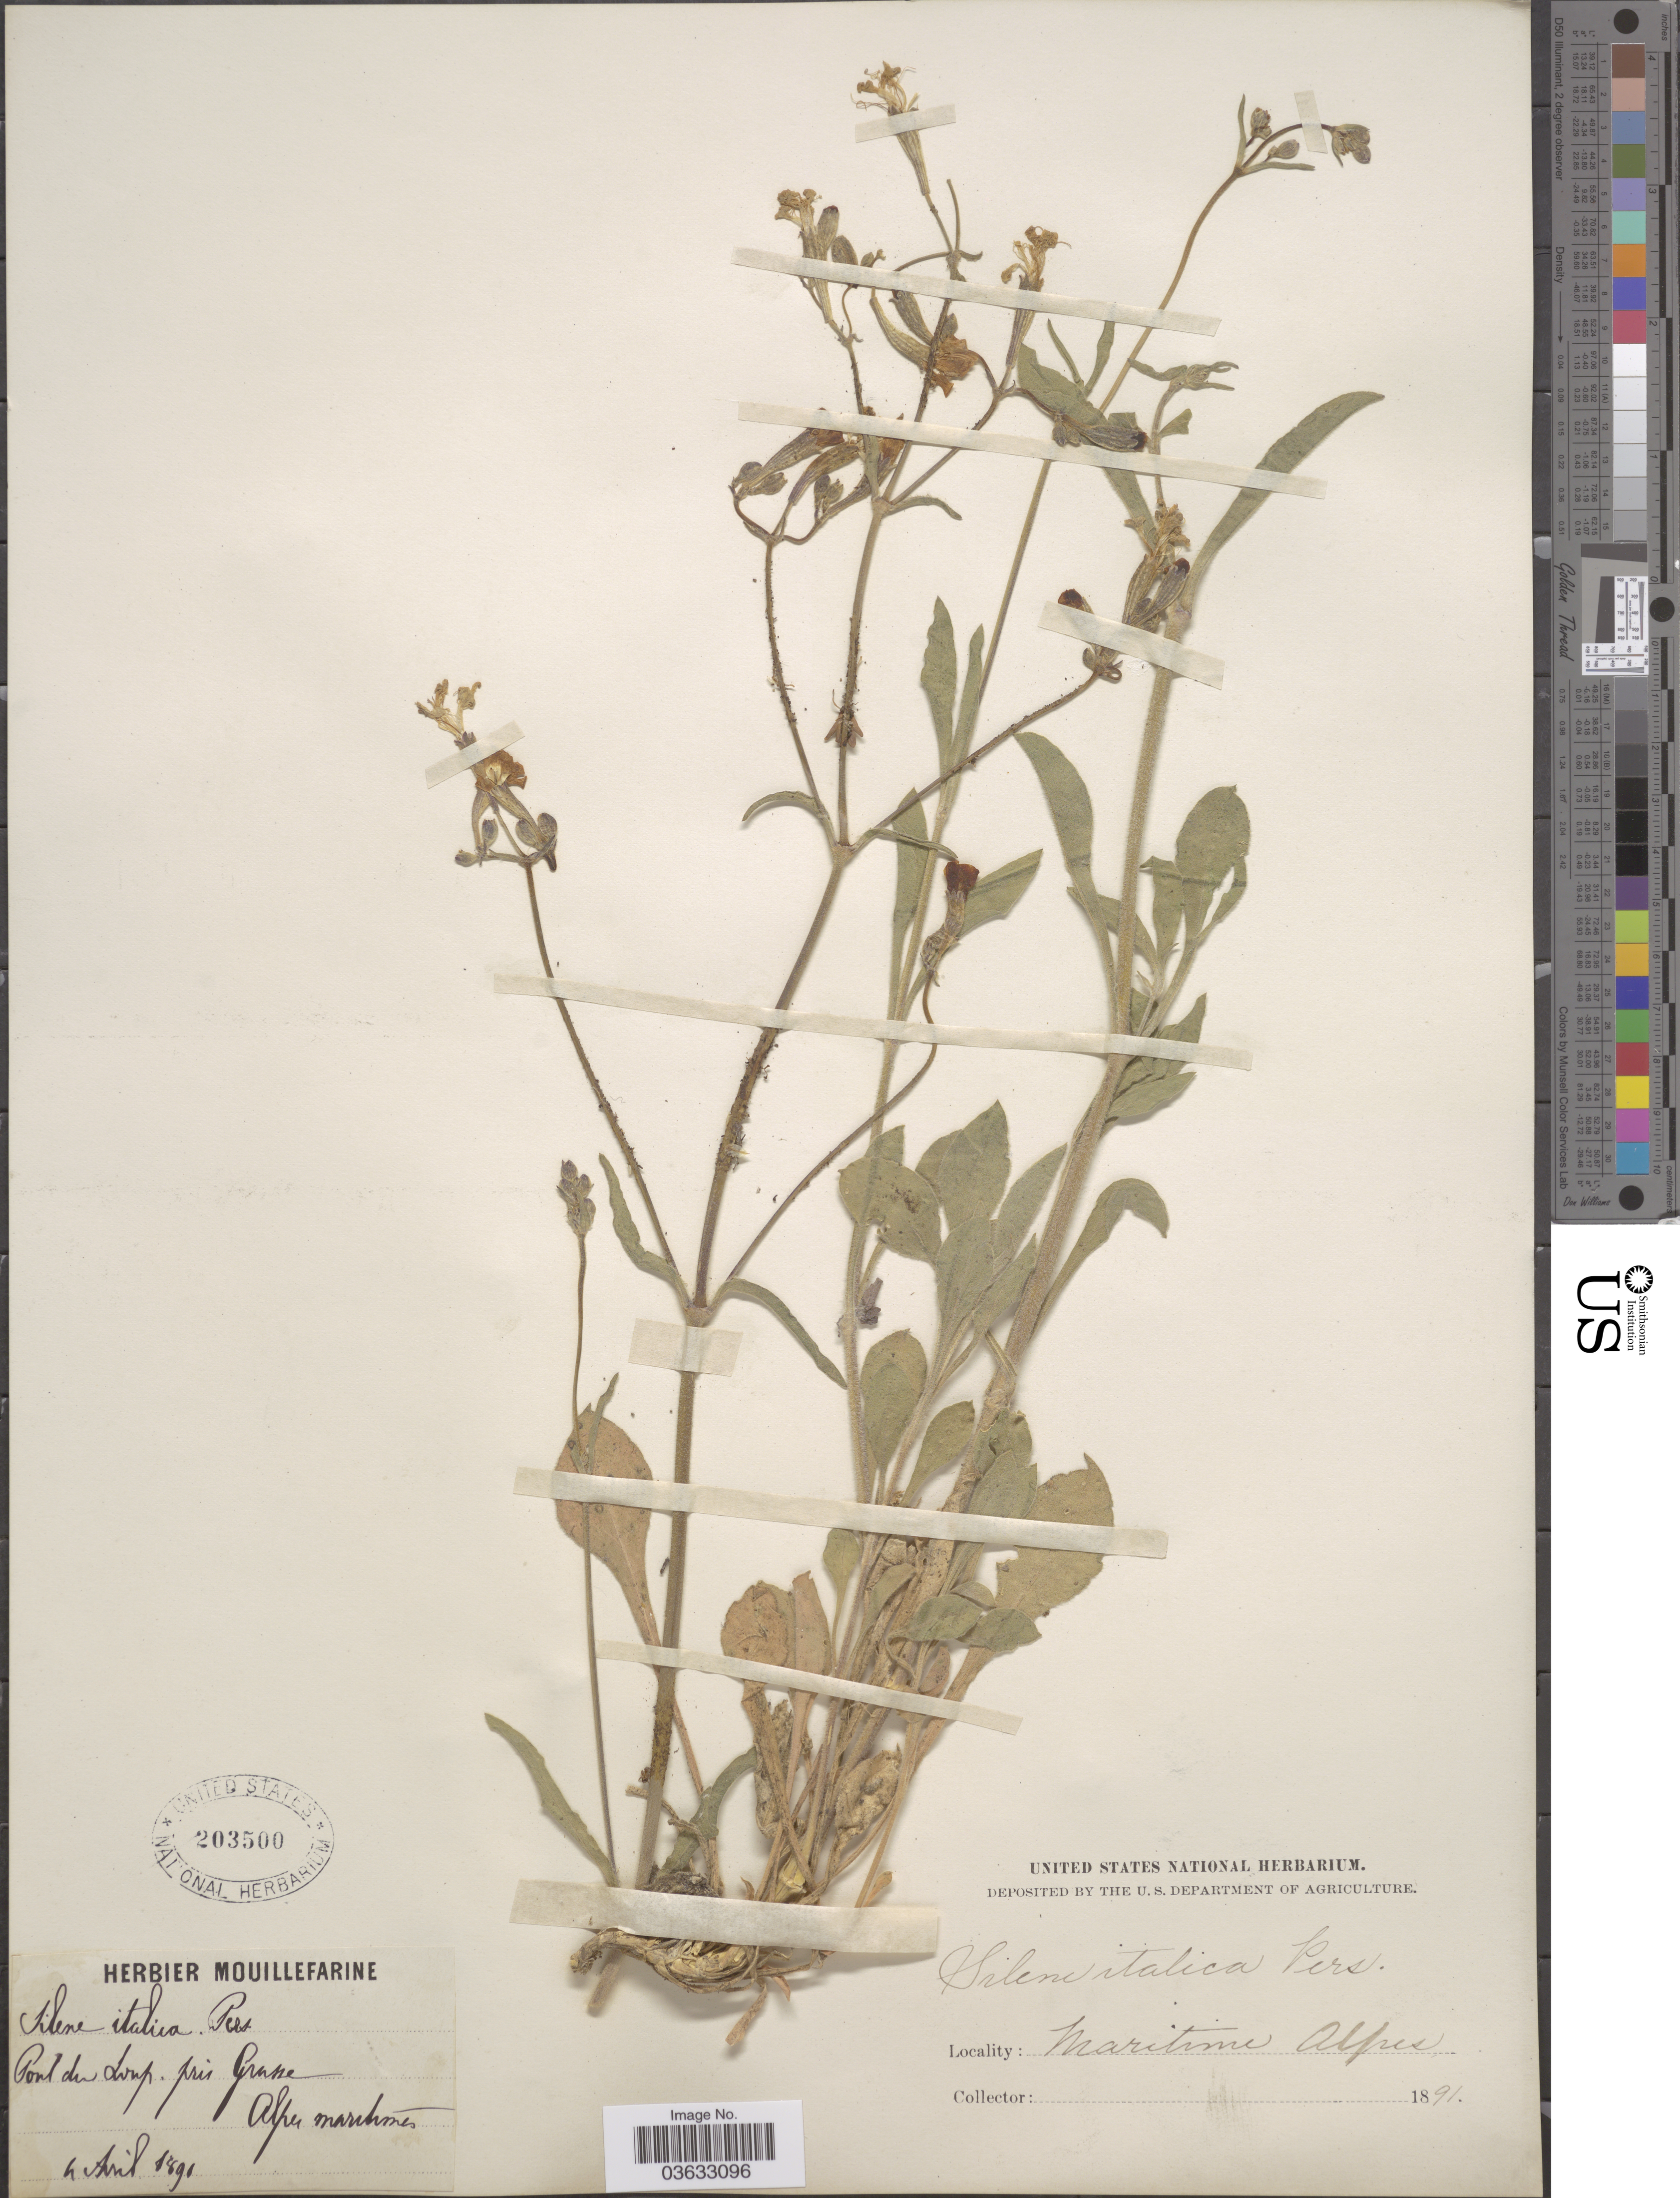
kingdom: Plantae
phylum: Tracheophyta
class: Magnoliopsida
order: Caryophyllales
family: Caryophyllaceae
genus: Silene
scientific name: Silene italica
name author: (L.) Pers.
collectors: ex herb. Mouillefarine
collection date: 1891-04-04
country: France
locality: Pont du Loup. prés Grasse, Alpes maritimes.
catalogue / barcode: US 203500